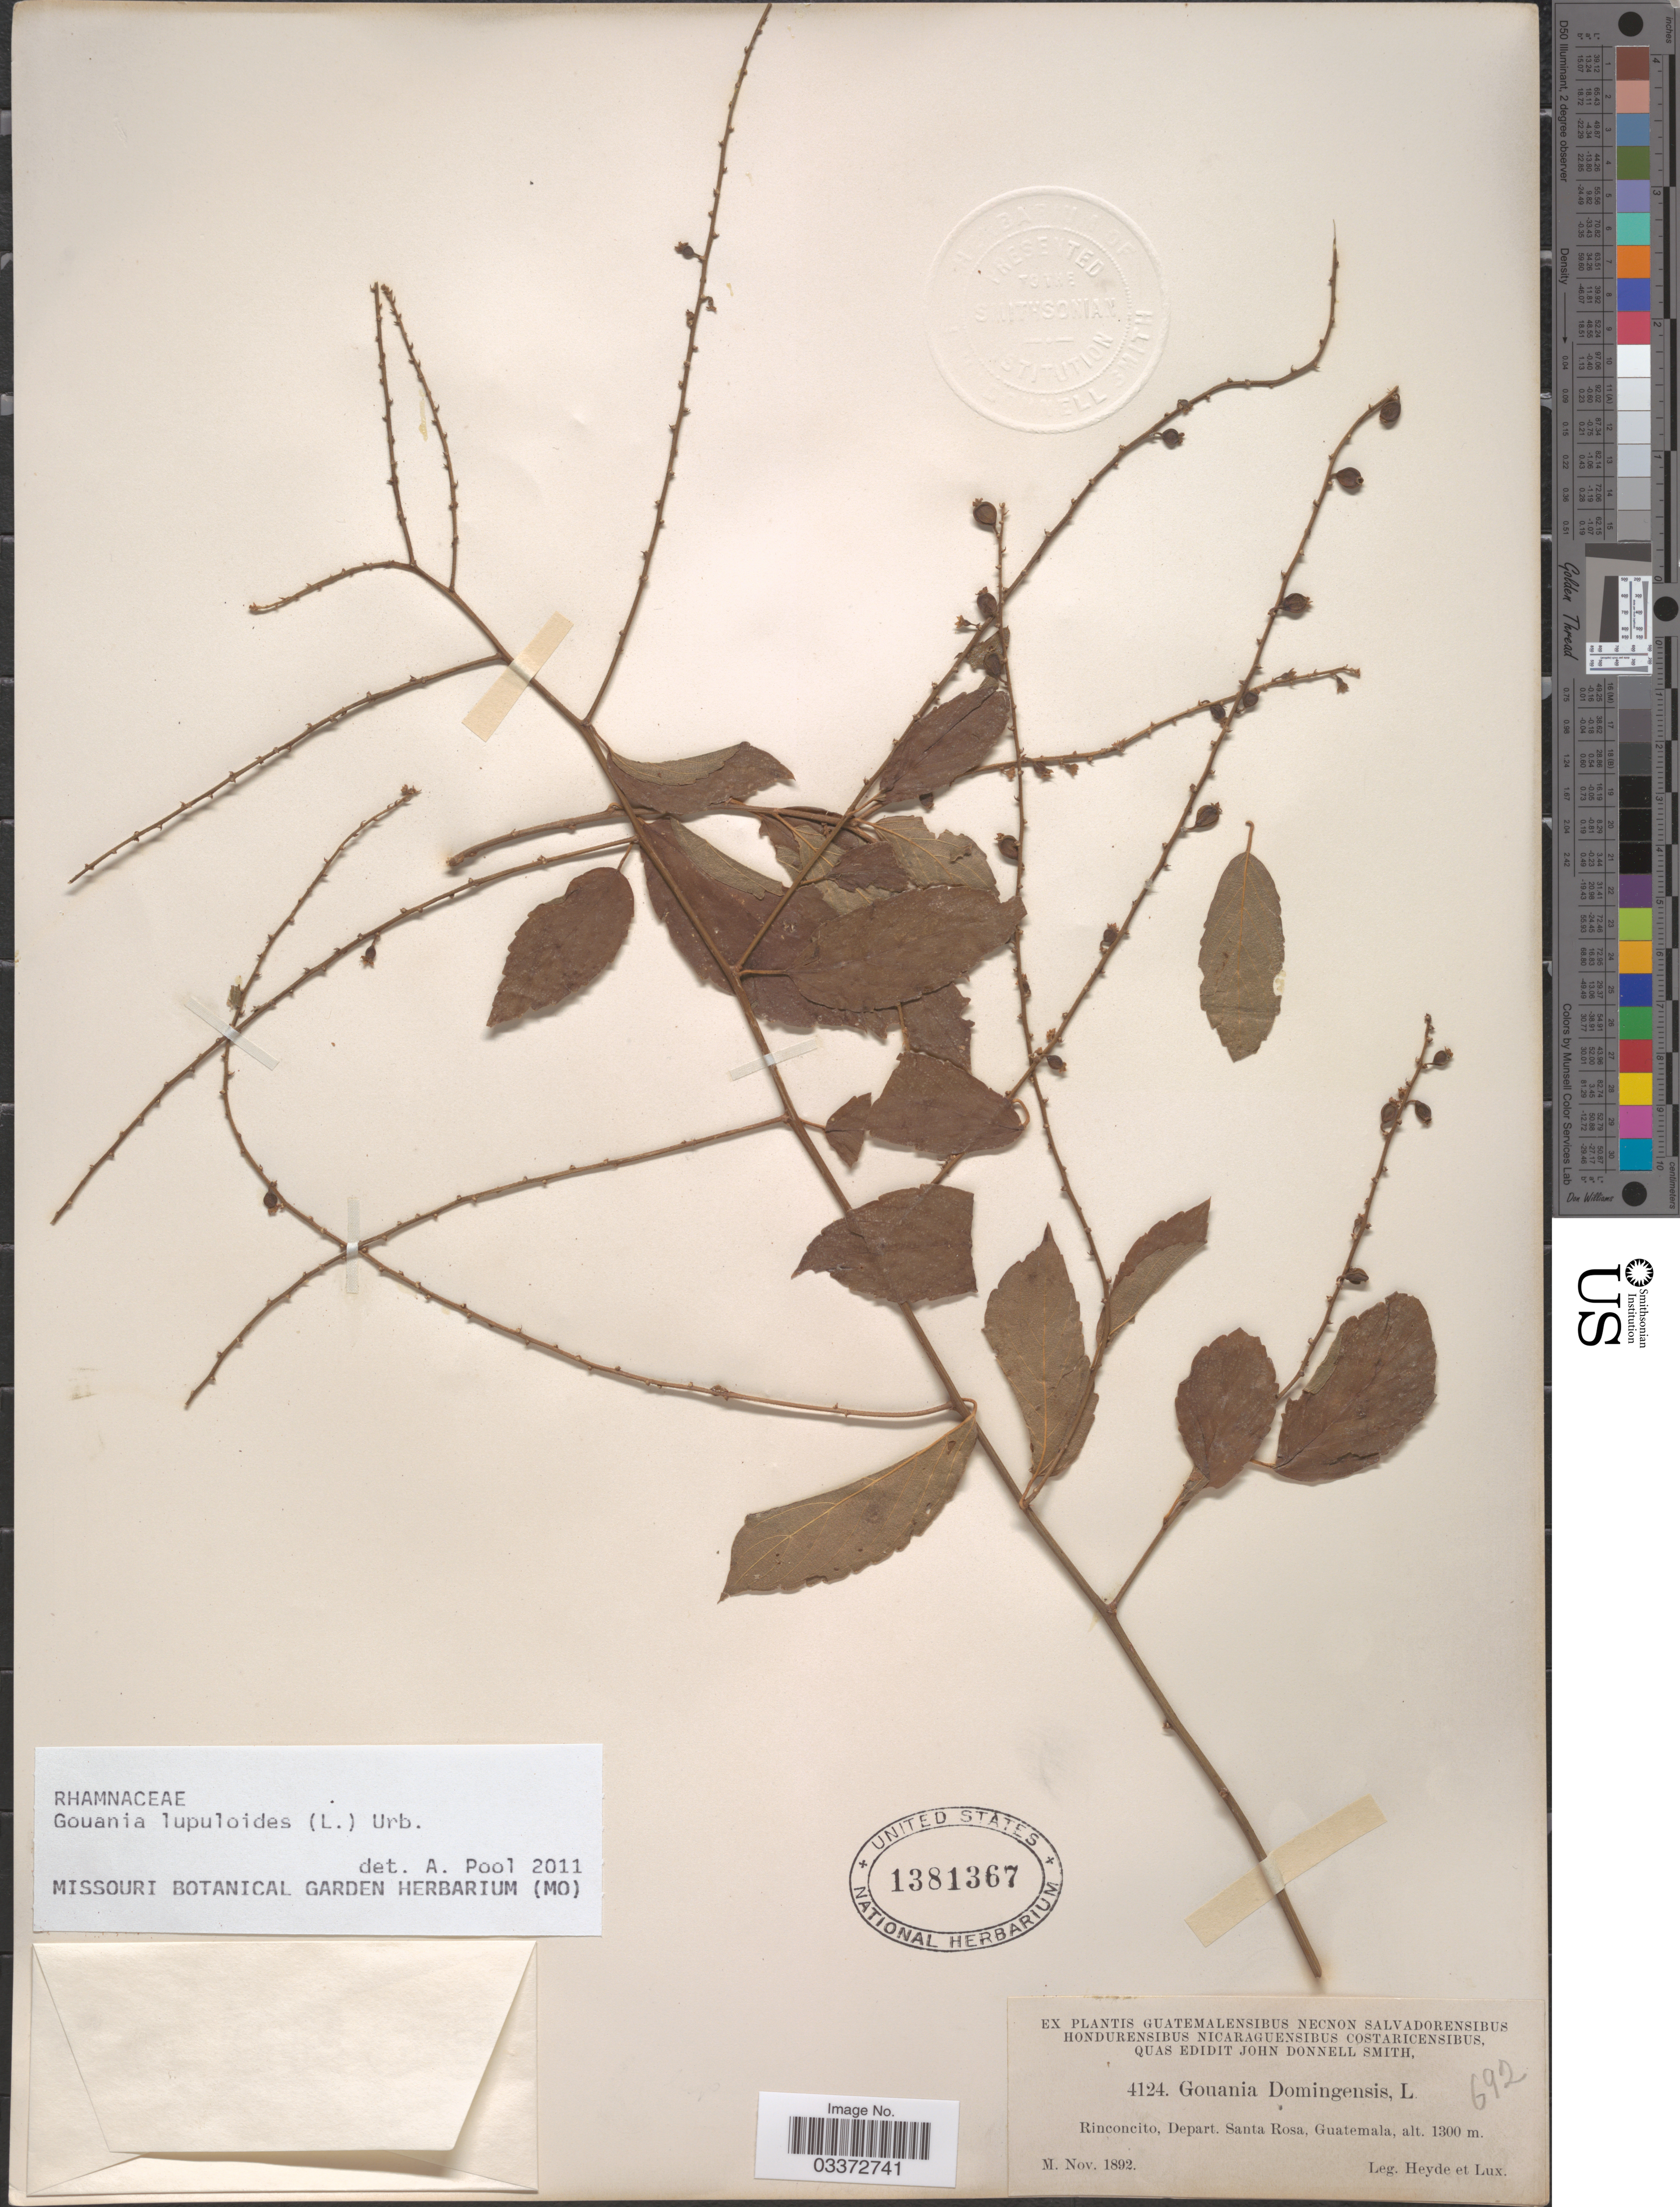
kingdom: Plantae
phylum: Tracheophyta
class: Magnoliopsida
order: Rosales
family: Rhamnaceae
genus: Gouania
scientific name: Gouania lupuloides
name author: (L.) Urb.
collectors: Heyde & Lux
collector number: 4124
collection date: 1892-11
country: Guatemala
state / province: Santa Rosa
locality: Rinconcito, Depart. Santa Rosa.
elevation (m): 1300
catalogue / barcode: US 1381367